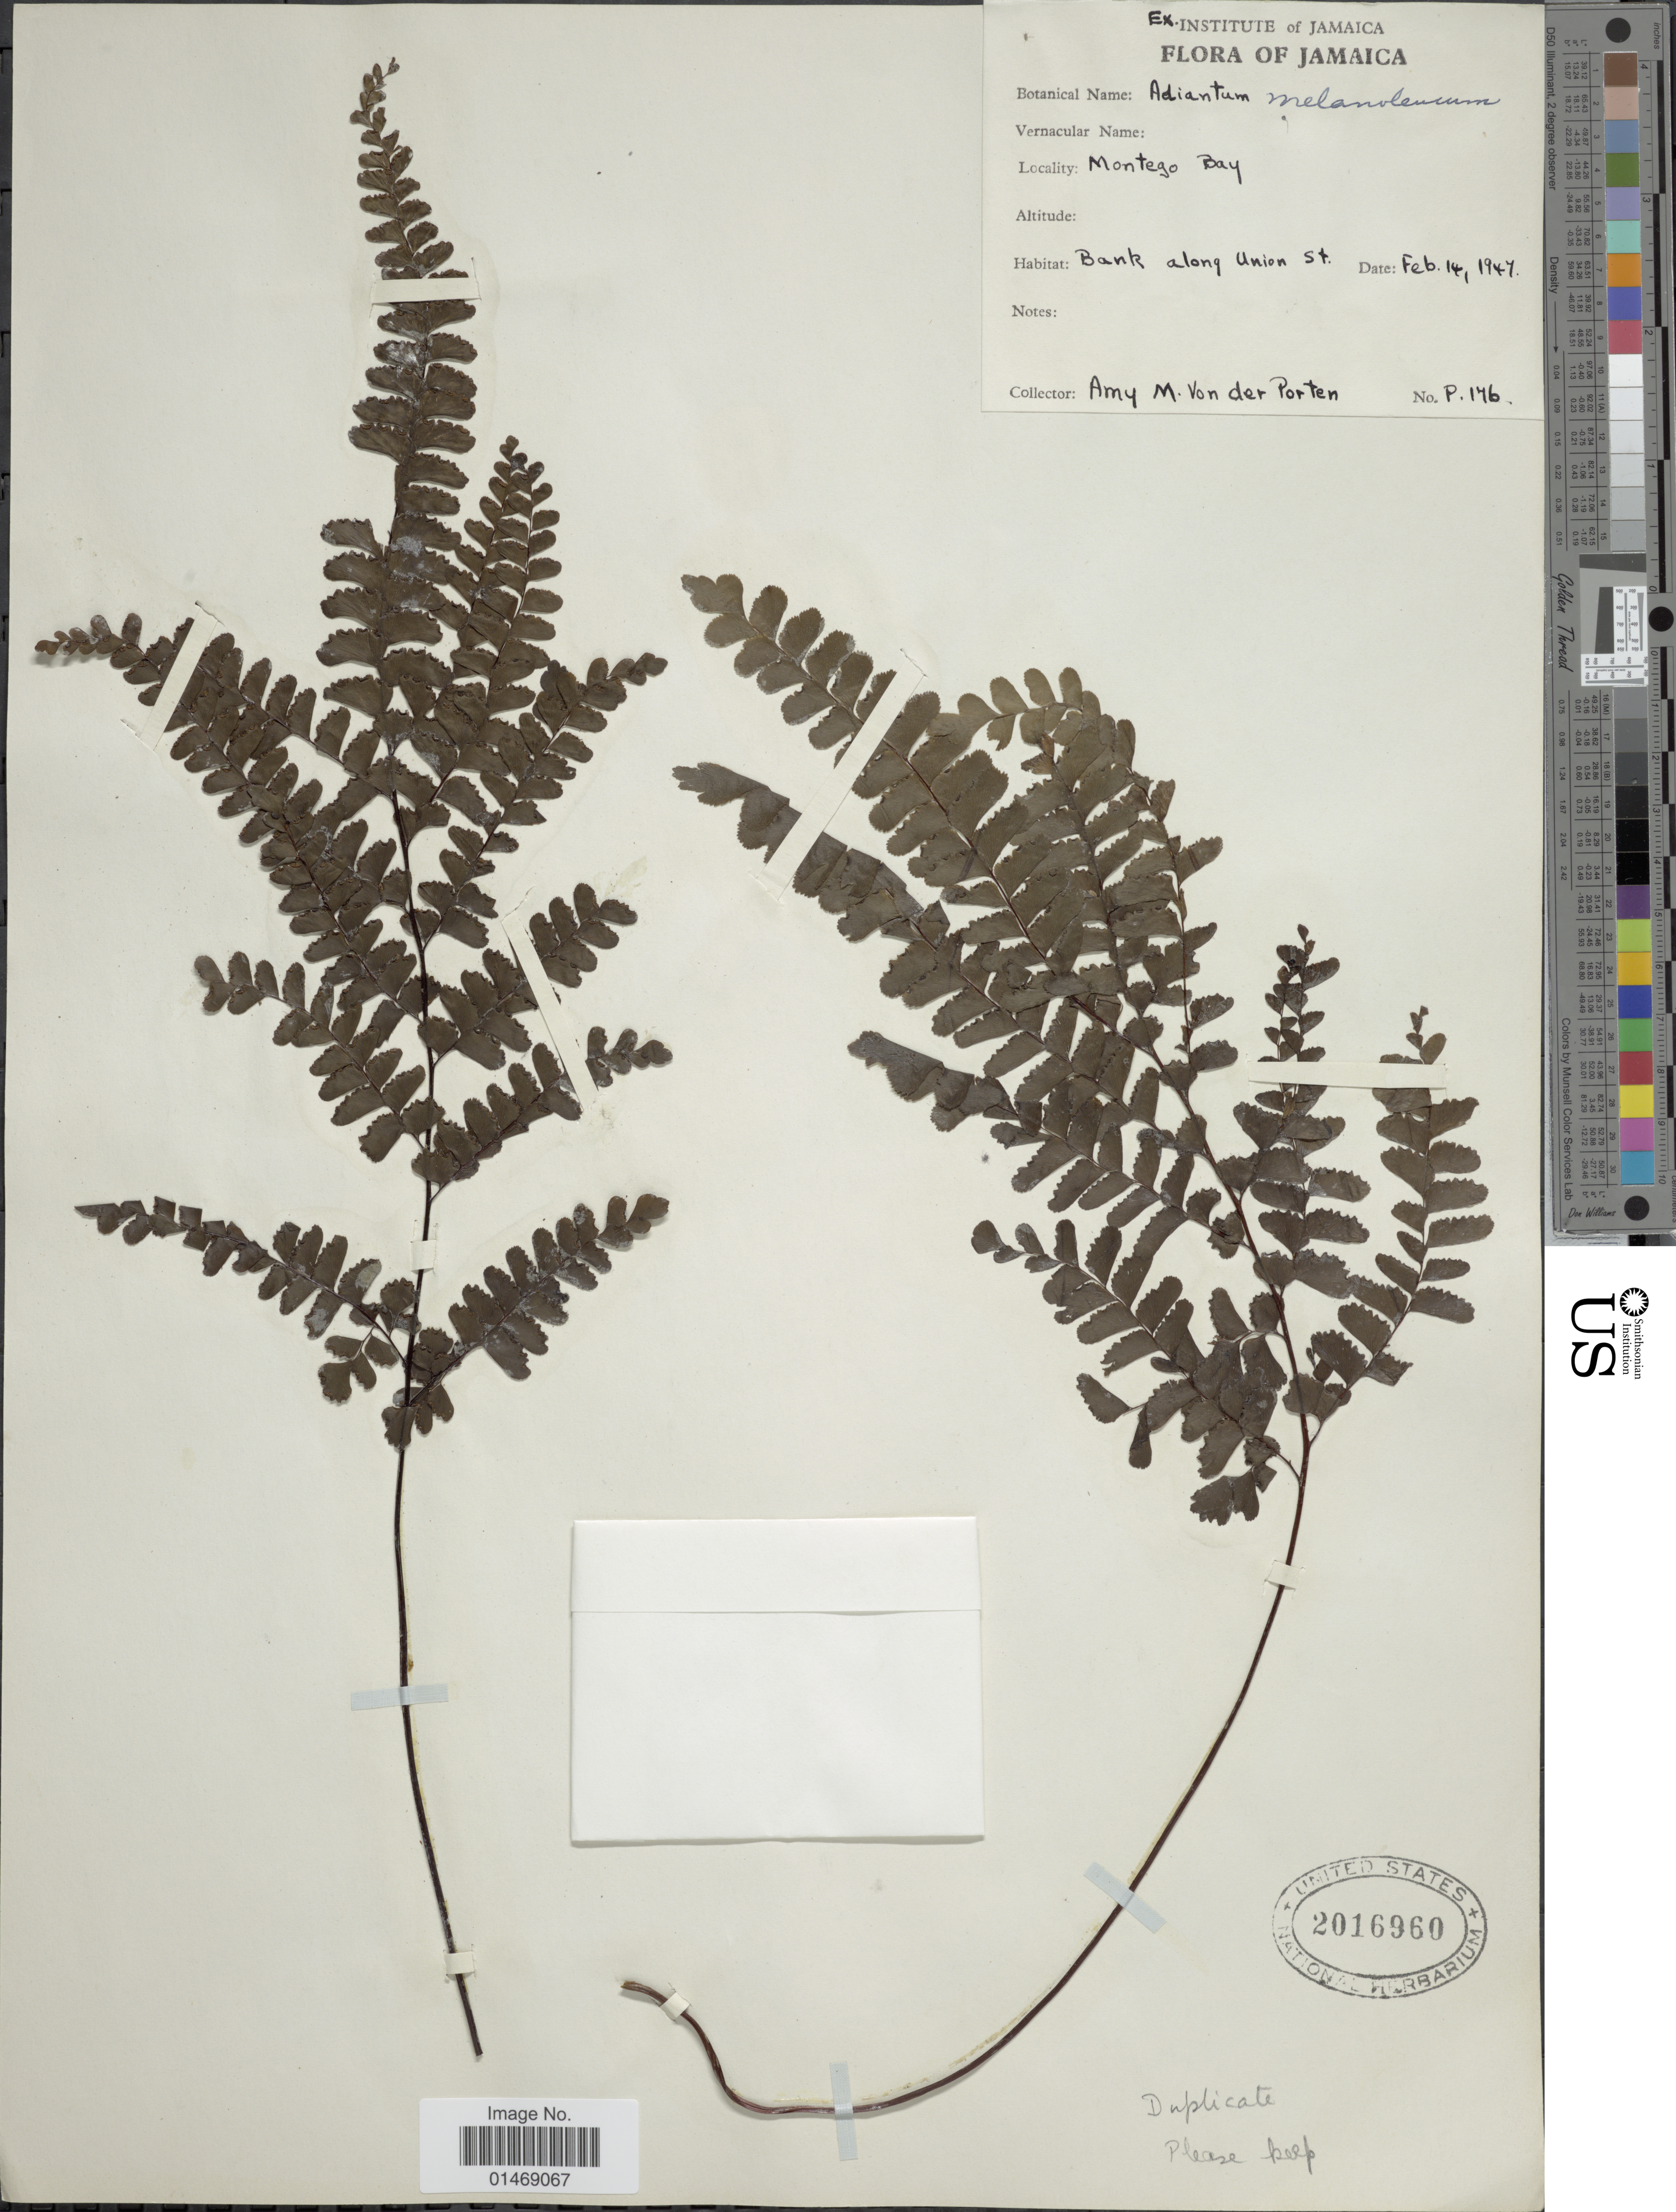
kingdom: Plantae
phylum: Tracheophyta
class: Polypodiopsida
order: Polypodiales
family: Pteridaceae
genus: Adiantum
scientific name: Adiantum melanoleucum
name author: Willd.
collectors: A. von der Porten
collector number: P 176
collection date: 1947-02-14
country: Jamaica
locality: Montego Bay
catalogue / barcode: US 2016960